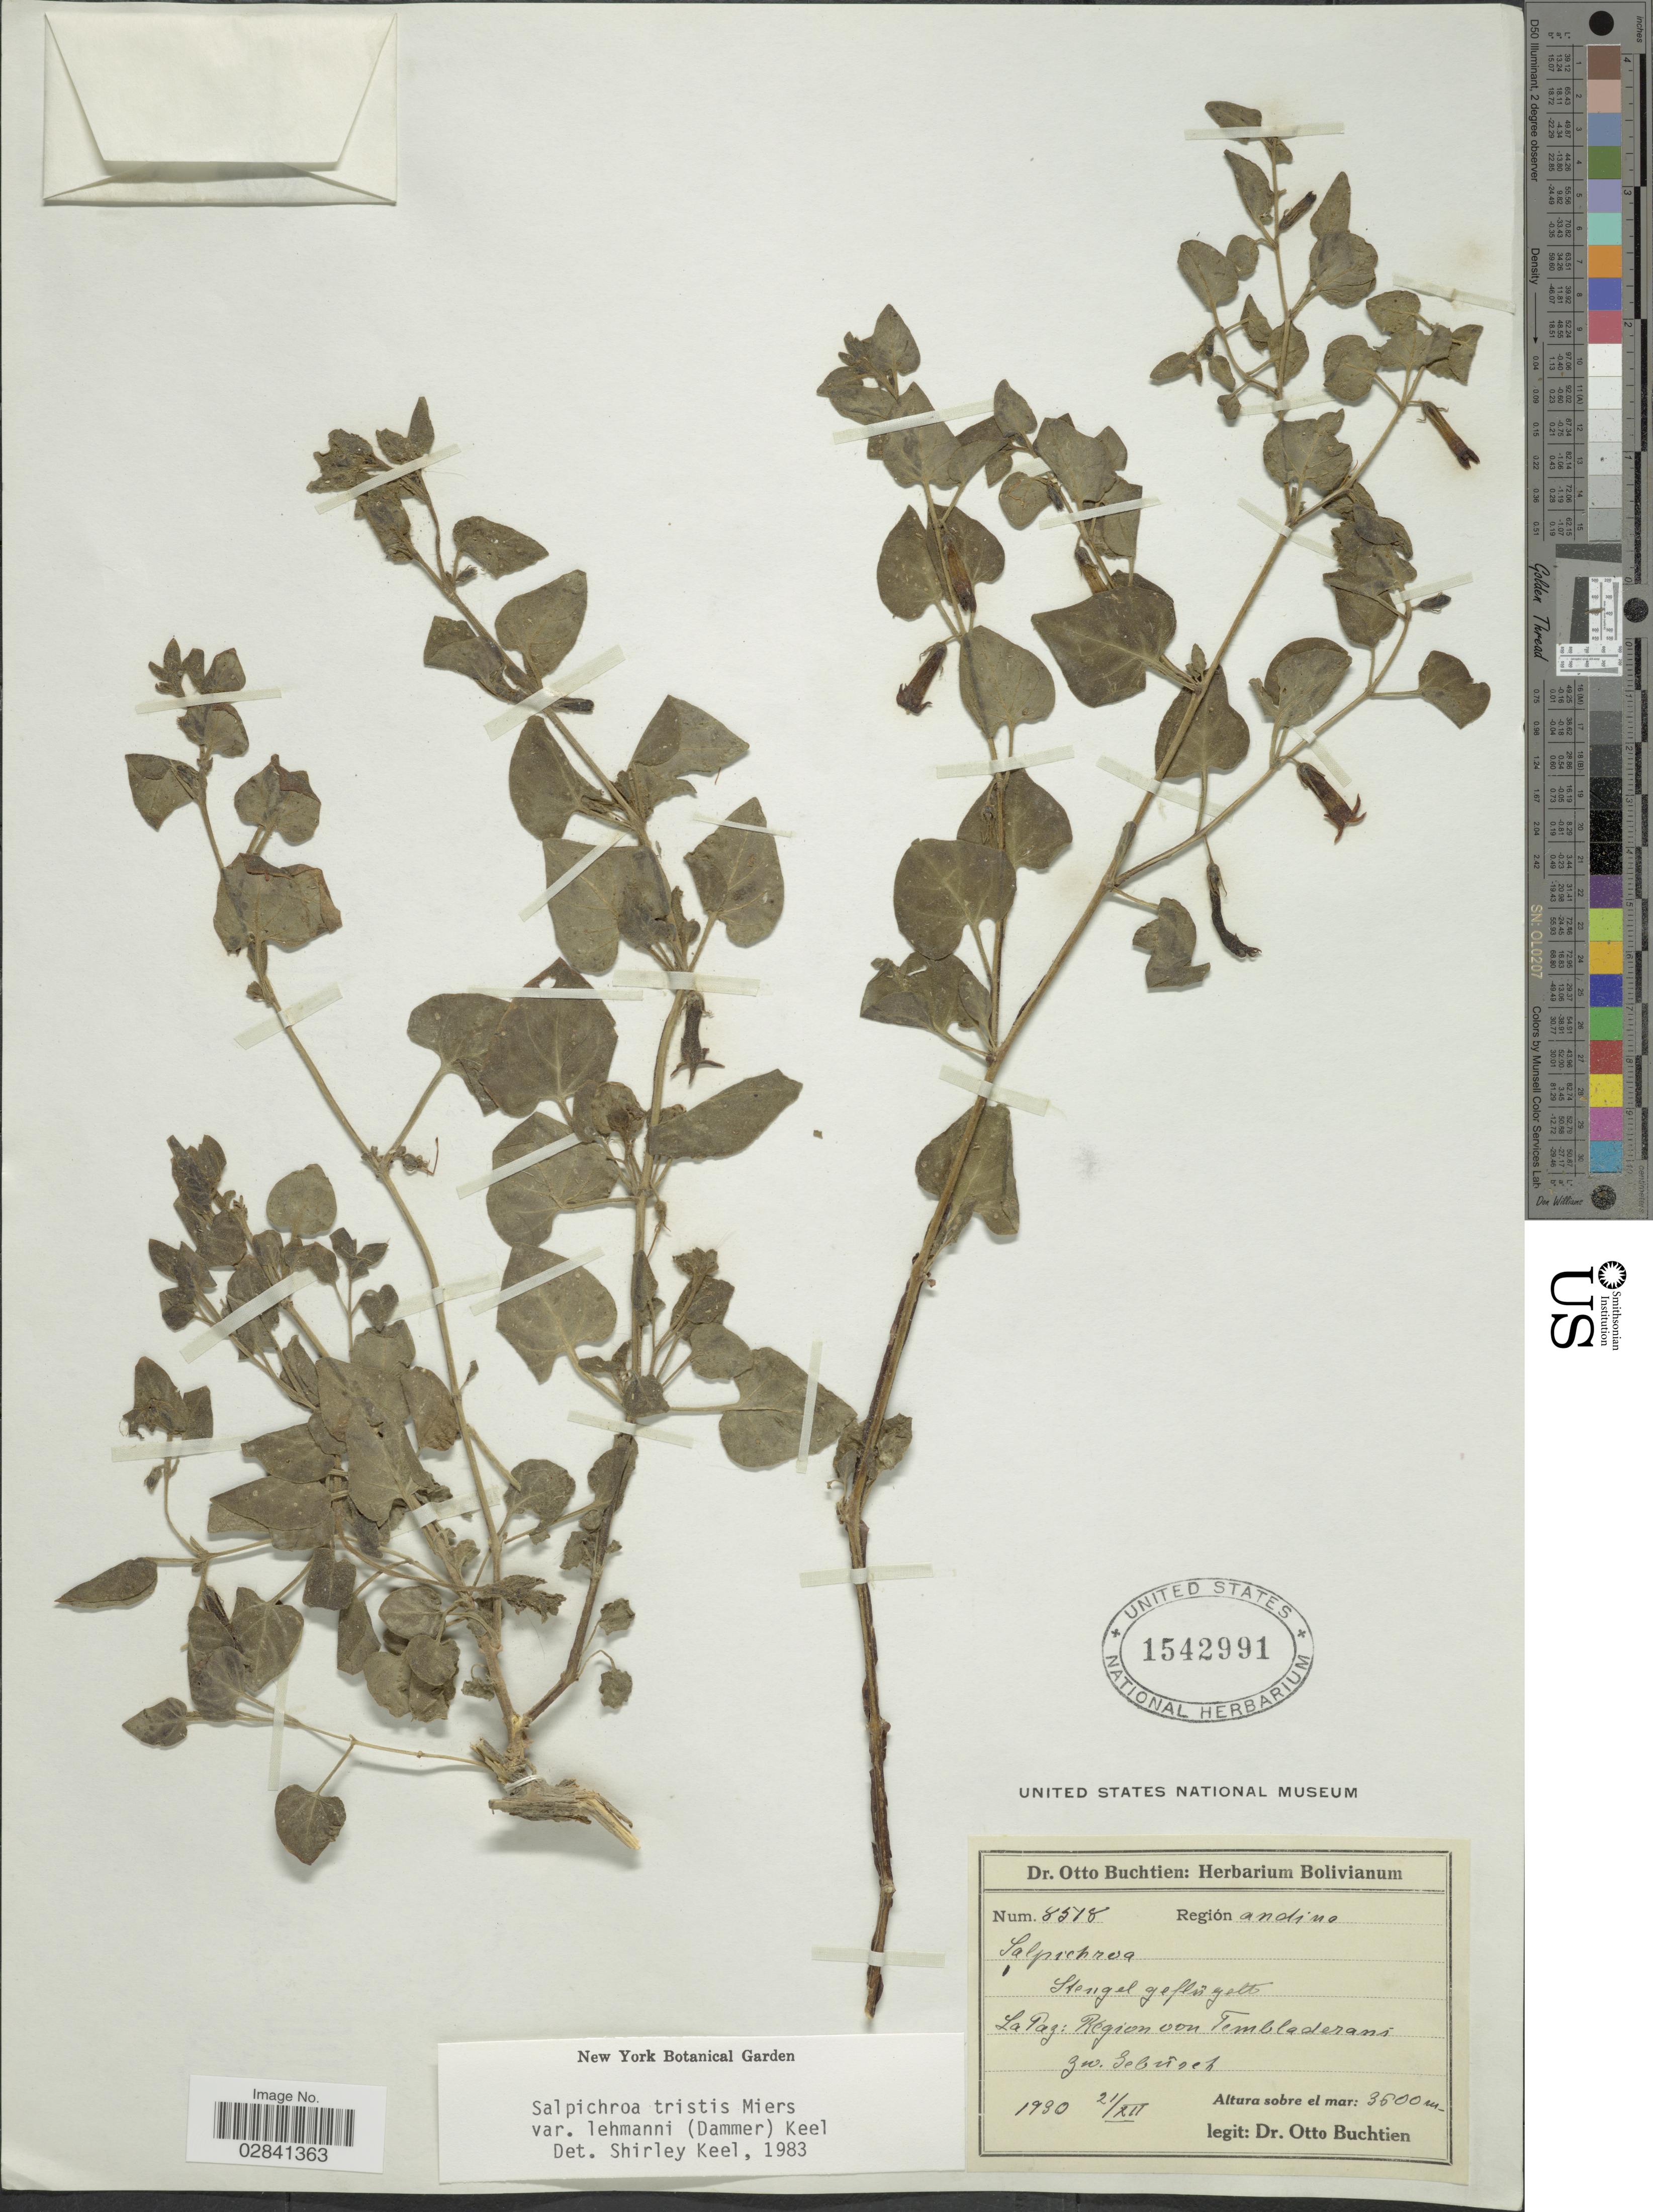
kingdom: Plantae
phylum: Tracheophyta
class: Magnoliopsida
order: Solanales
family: Solanaceae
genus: Salpichroa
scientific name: Salpichroa tristis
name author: Walp.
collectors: O. Buchtien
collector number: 8518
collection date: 1930-12-21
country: Bolivia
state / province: La Paz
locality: Región: Andino. Région von Tembladerani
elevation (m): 3600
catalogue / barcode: US 1542991